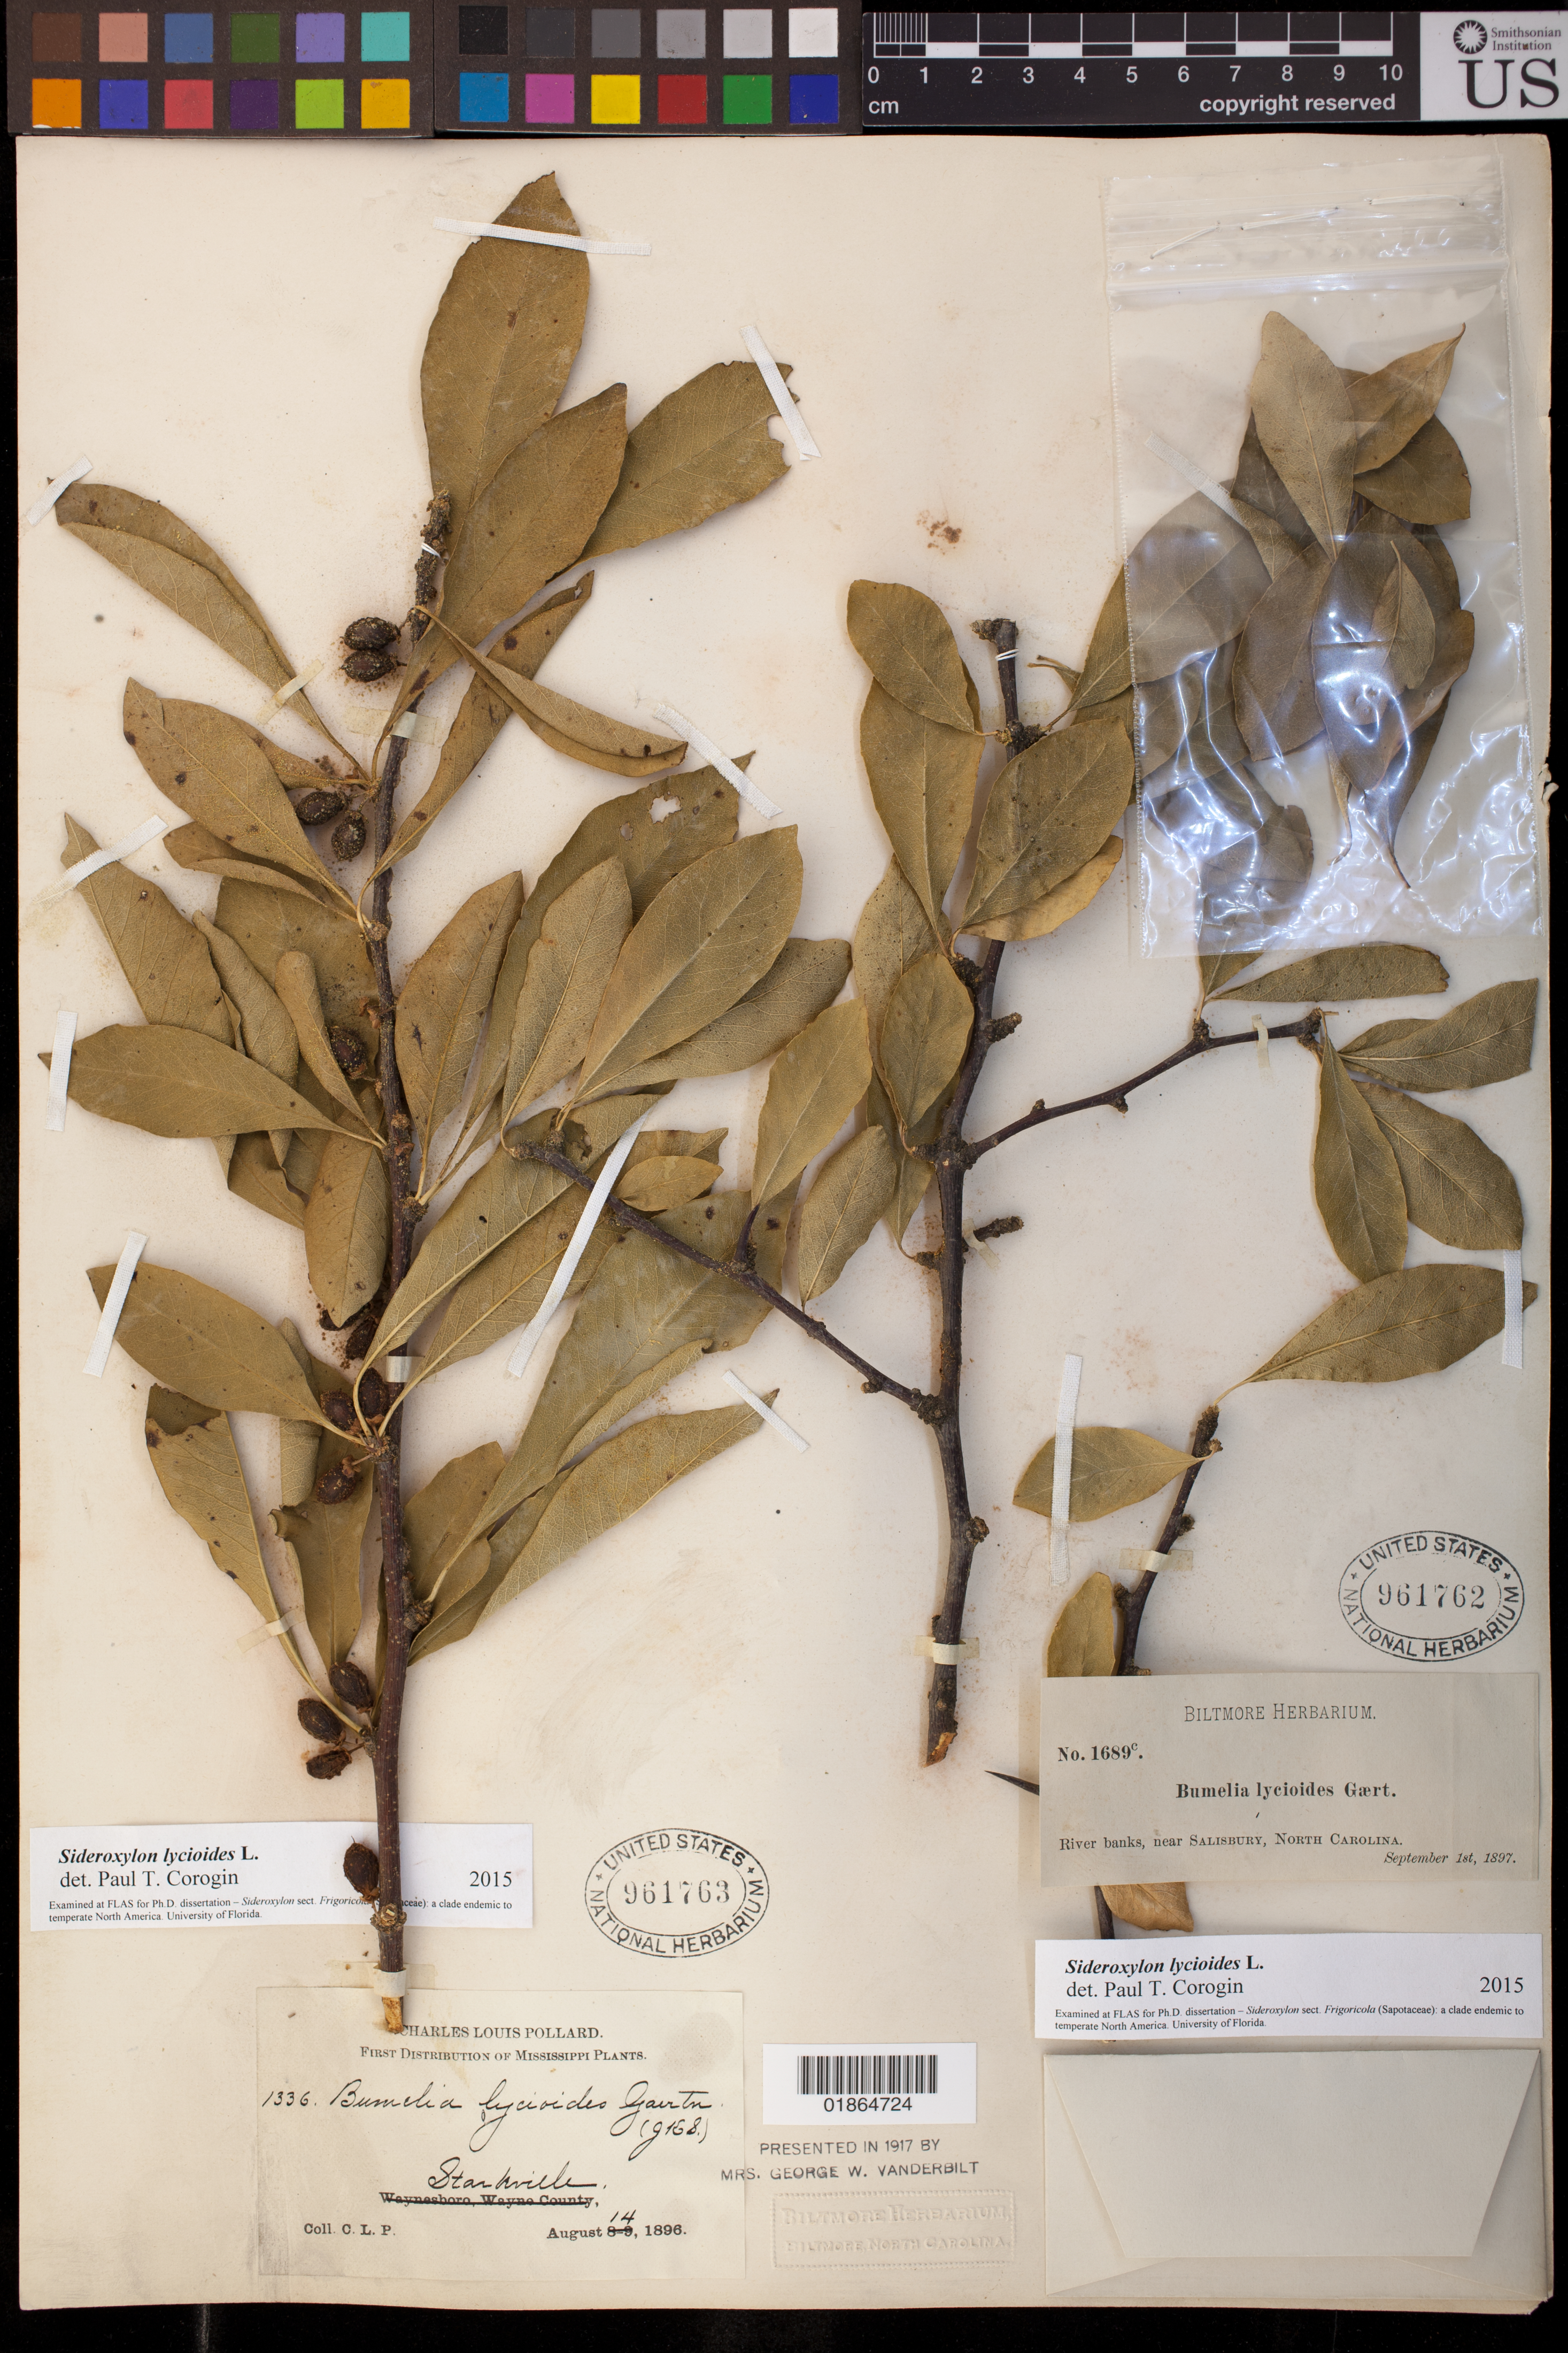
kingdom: Plantae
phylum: Tracheophyta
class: Magnoliopsida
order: Ericales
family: Sapotaceae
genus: Sideroxylon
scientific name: Sideroxylon lycioides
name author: L.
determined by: Corogin, P. T.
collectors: C. L. Pollard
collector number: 1336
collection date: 1896-08-14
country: United States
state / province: Mississippi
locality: Starkville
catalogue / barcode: US 961763-2